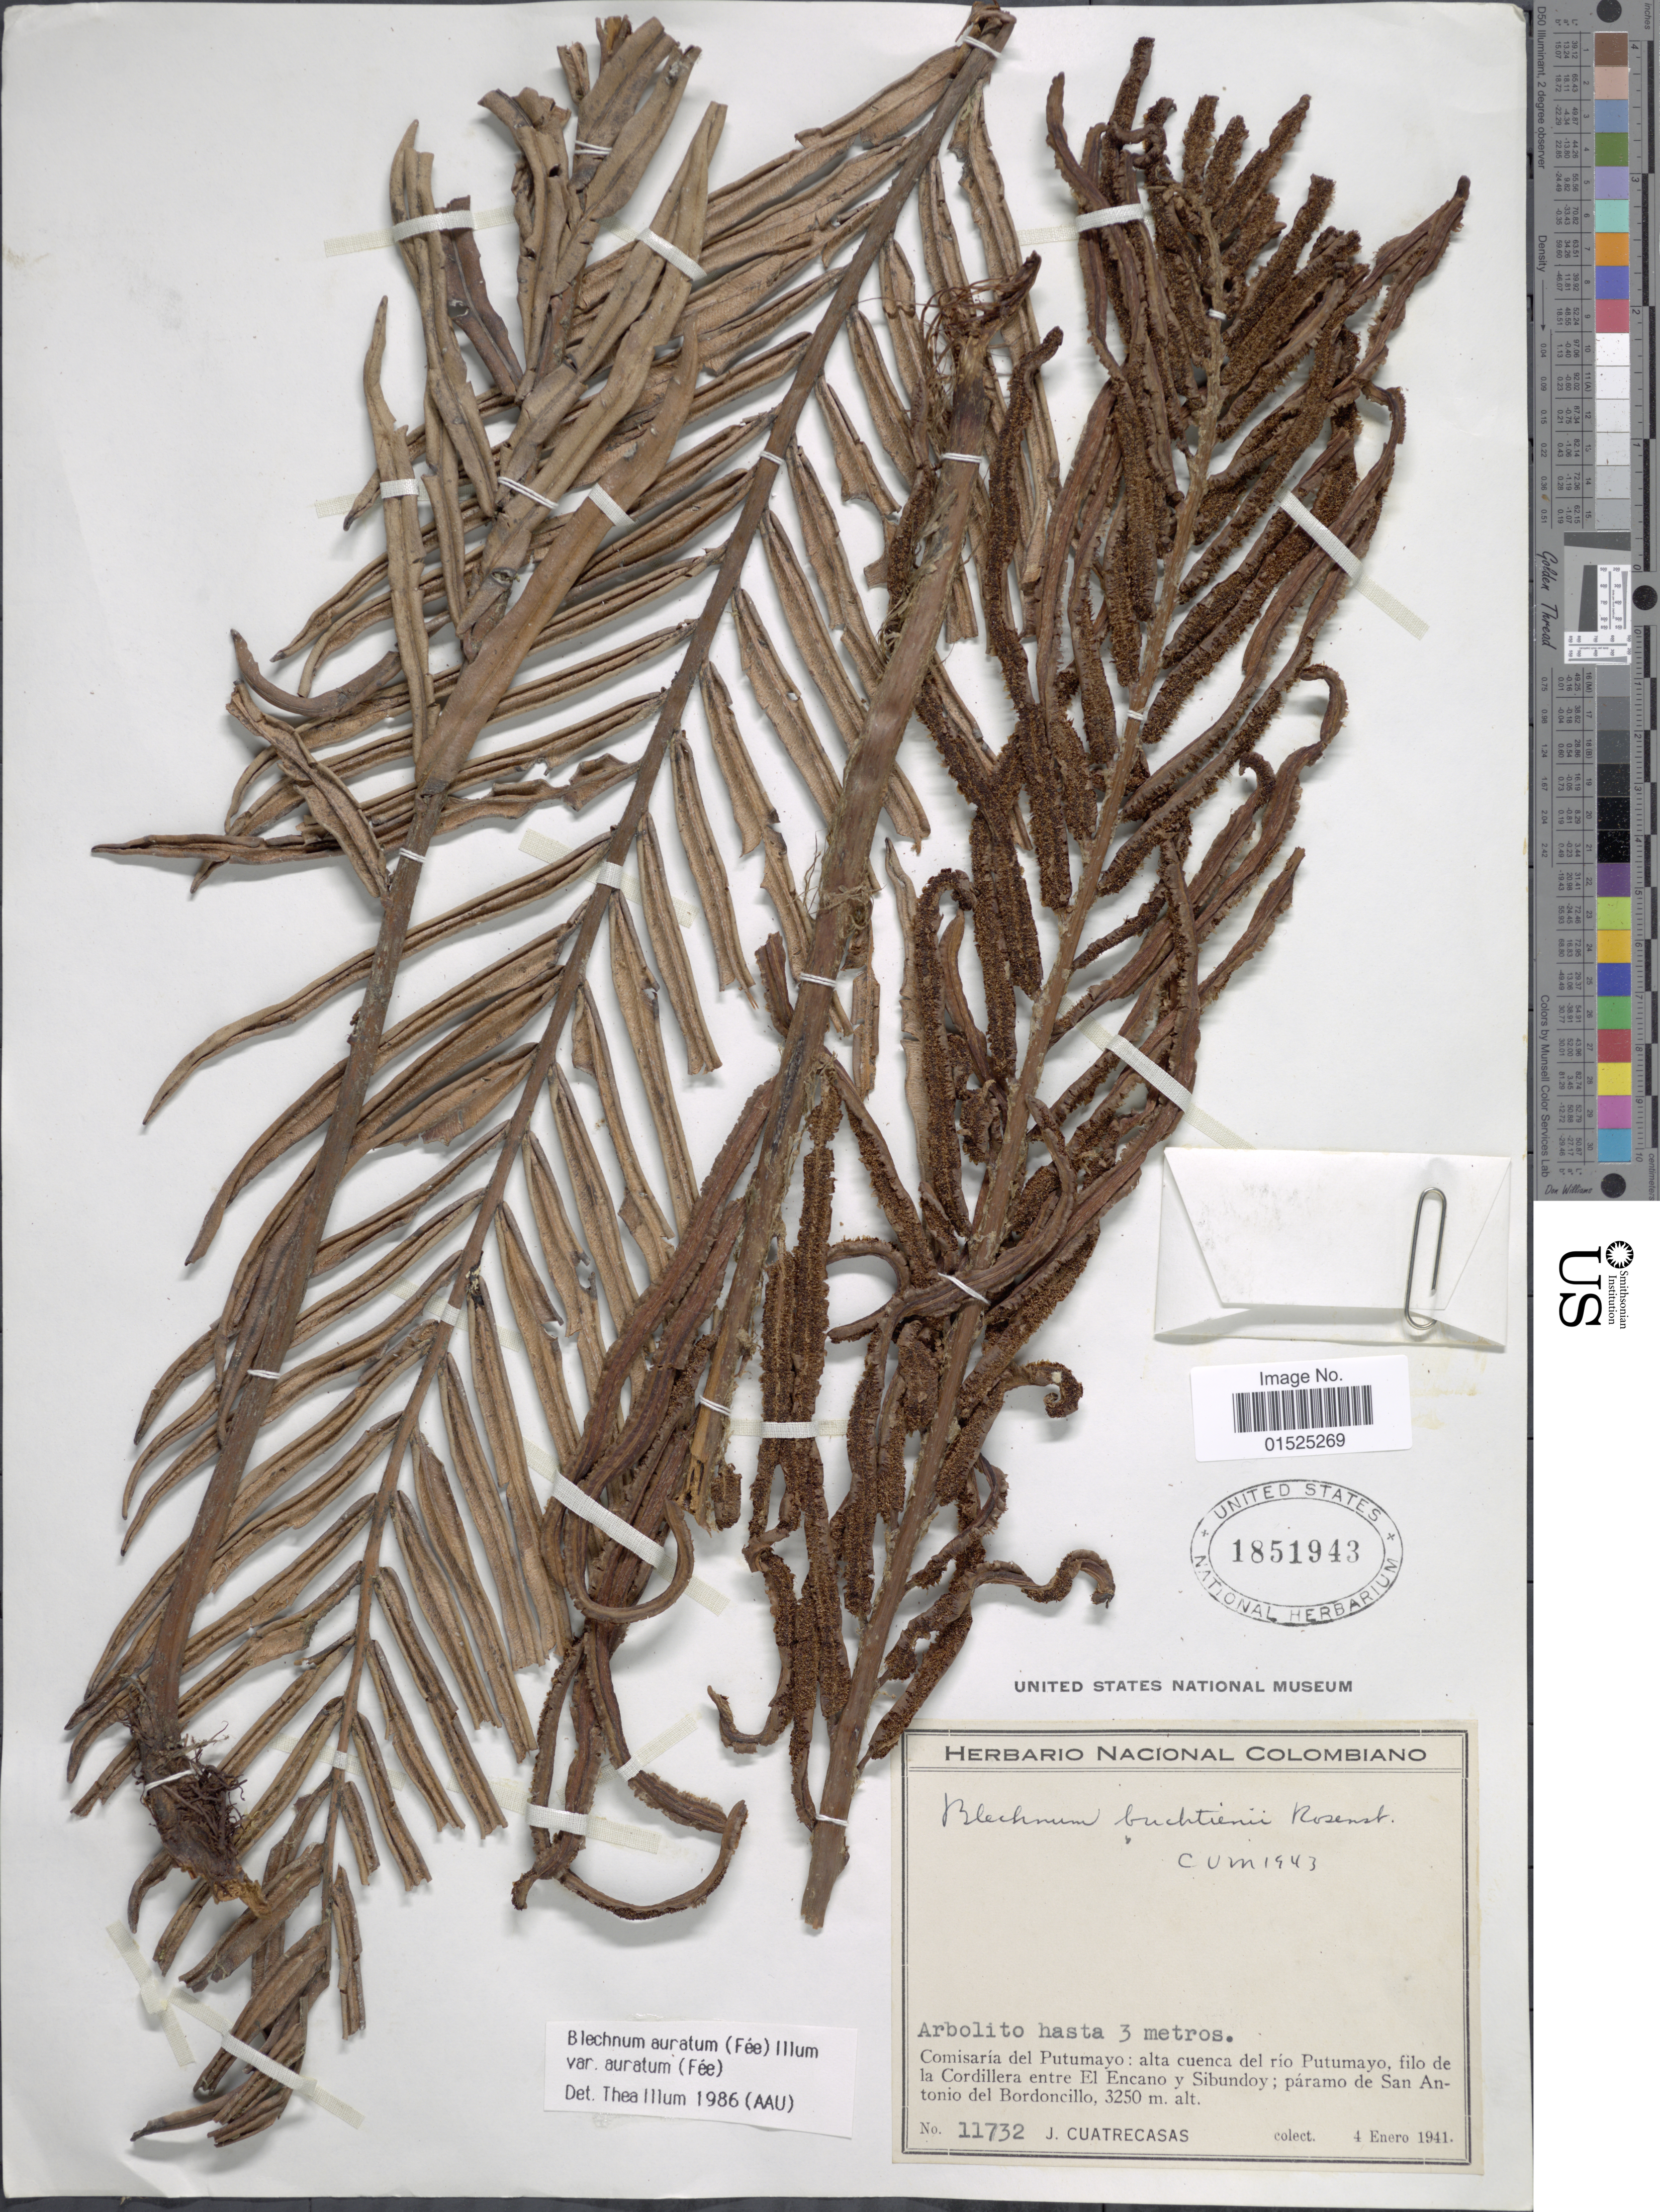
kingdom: Plantae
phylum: Tracheophyta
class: Polypodiopsida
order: Polypodiales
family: Blechnaceae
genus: Blechnum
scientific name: Blechnum auratum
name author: (Fée) R.M. Tryon & Stolze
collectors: J. Cuatrecasas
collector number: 11732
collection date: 1941-01-04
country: Colombia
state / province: Putumayo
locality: Alta cuenca del ruio Putumayo, filo de la Cordillera entre El Encano y Sibundoy; paramo de San Antonio del Bordoncillo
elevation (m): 3250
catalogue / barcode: US 1851943